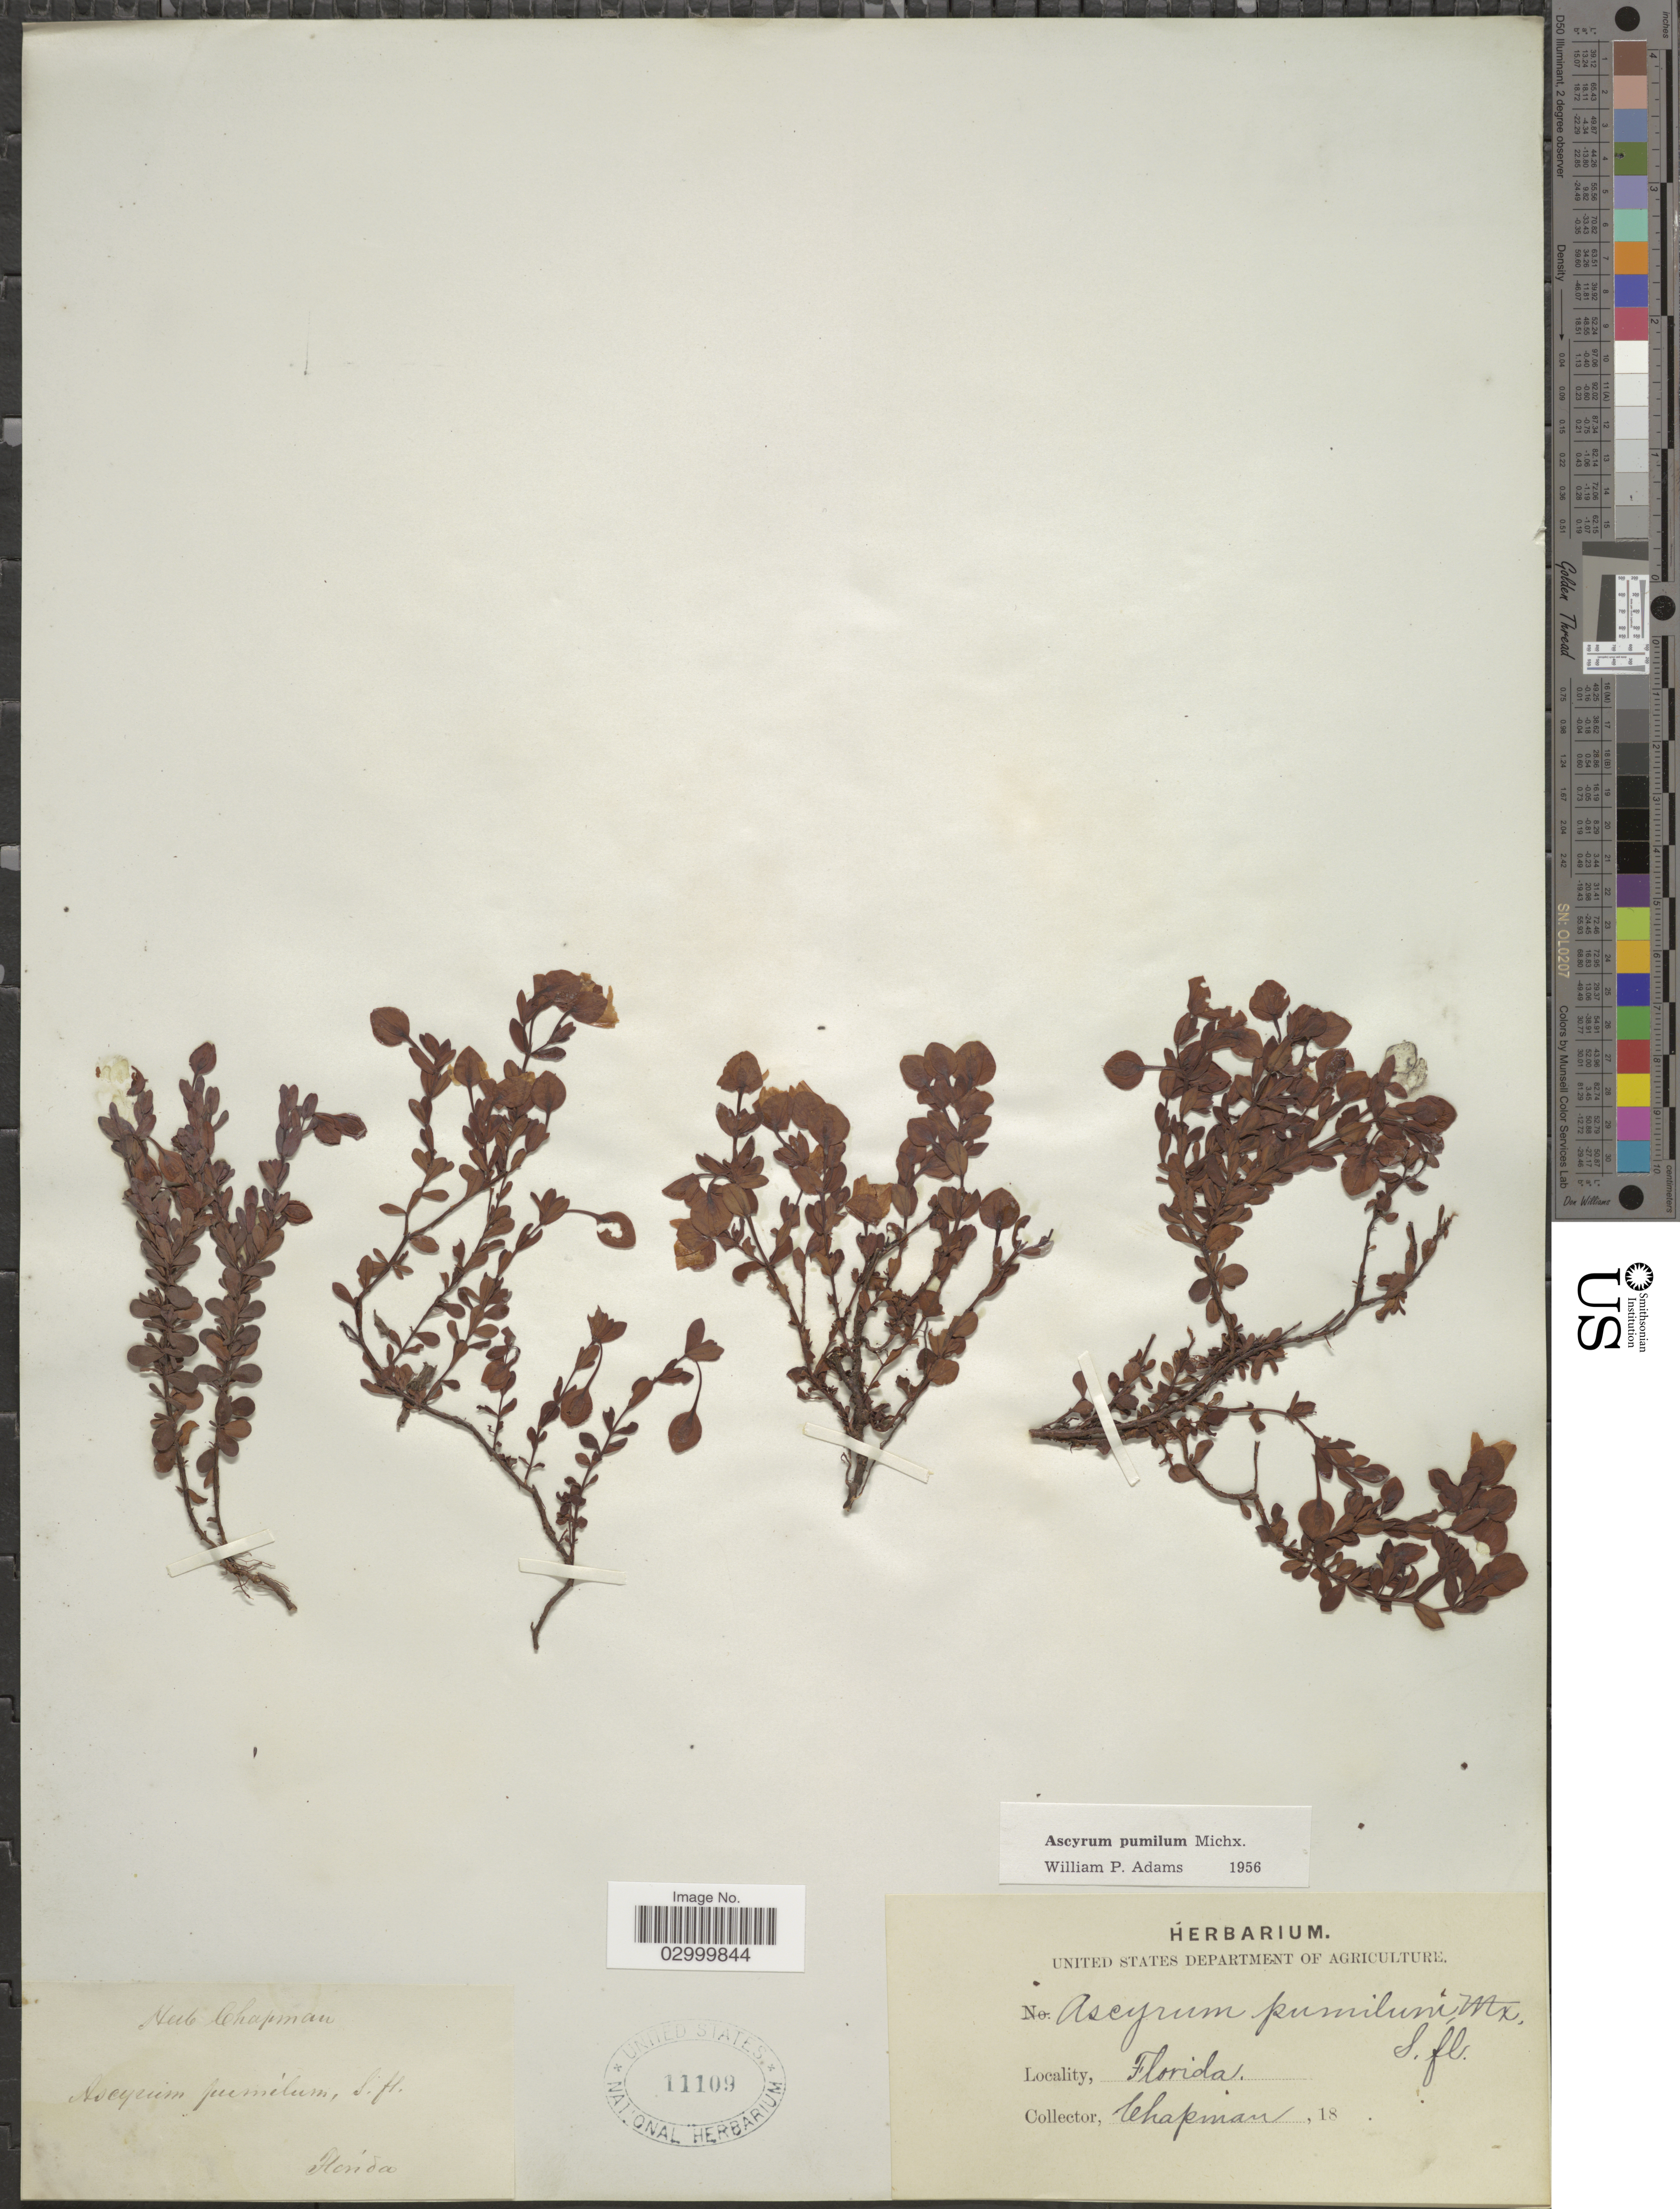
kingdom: Plantae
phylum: Tracheophyta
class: Magnoliopsida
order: Malpighiales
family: Hypericaceae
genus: Hypericum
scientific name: Hypericum suffructicosum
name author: W.P. Adams & N. Robson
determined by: Strong, Mark T., (BOT), Smithsonian Institution - National Museum of Natural History (UNITED STATES)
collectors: A. Chapman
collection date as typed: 18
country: United States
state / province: Florida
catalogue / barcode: US 11109